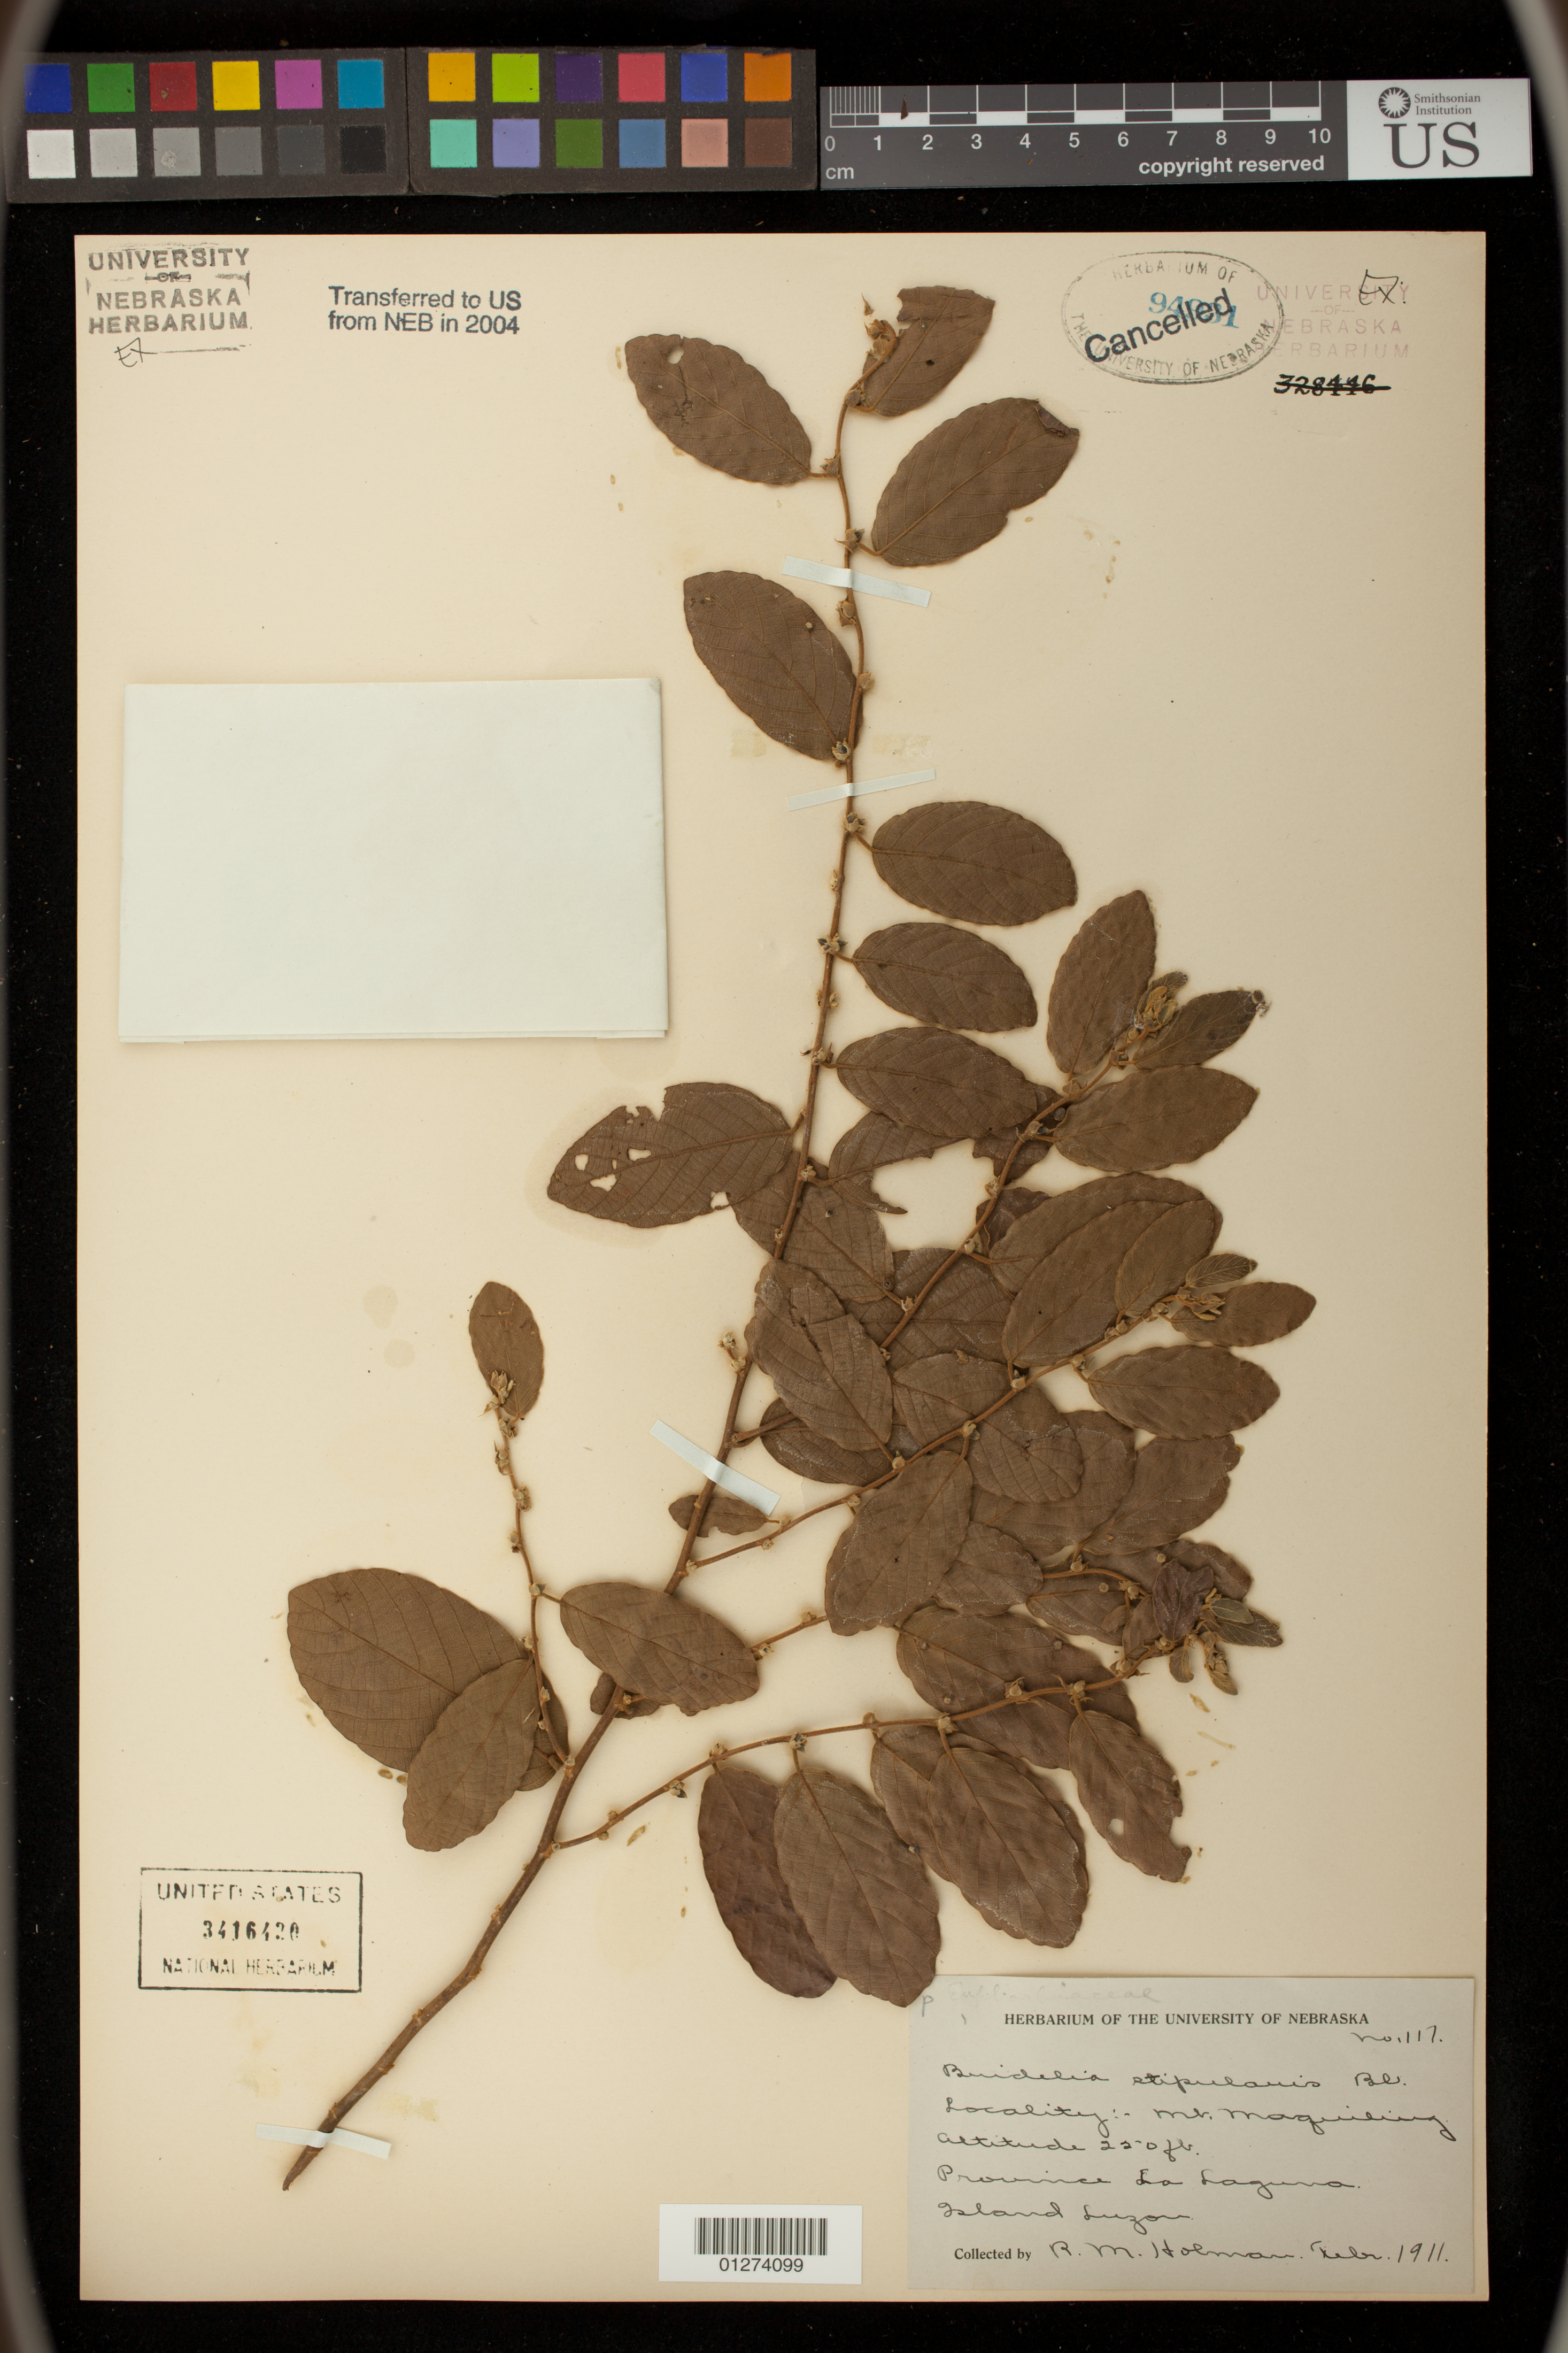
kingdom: Plantae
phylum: Tracheophyta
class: Magnoliopsida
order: Malpighiales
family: Phyllanthaceae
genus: Bridelia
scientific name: Bridelia stipularis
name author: (L.) Blume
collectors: R. Holman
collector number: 117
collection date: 1911-02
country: Philippines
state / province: Calabarzon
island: Luzon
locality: Mt. Maquiling, La Laguna, Luzon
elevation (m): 76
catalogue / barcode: US 3416420